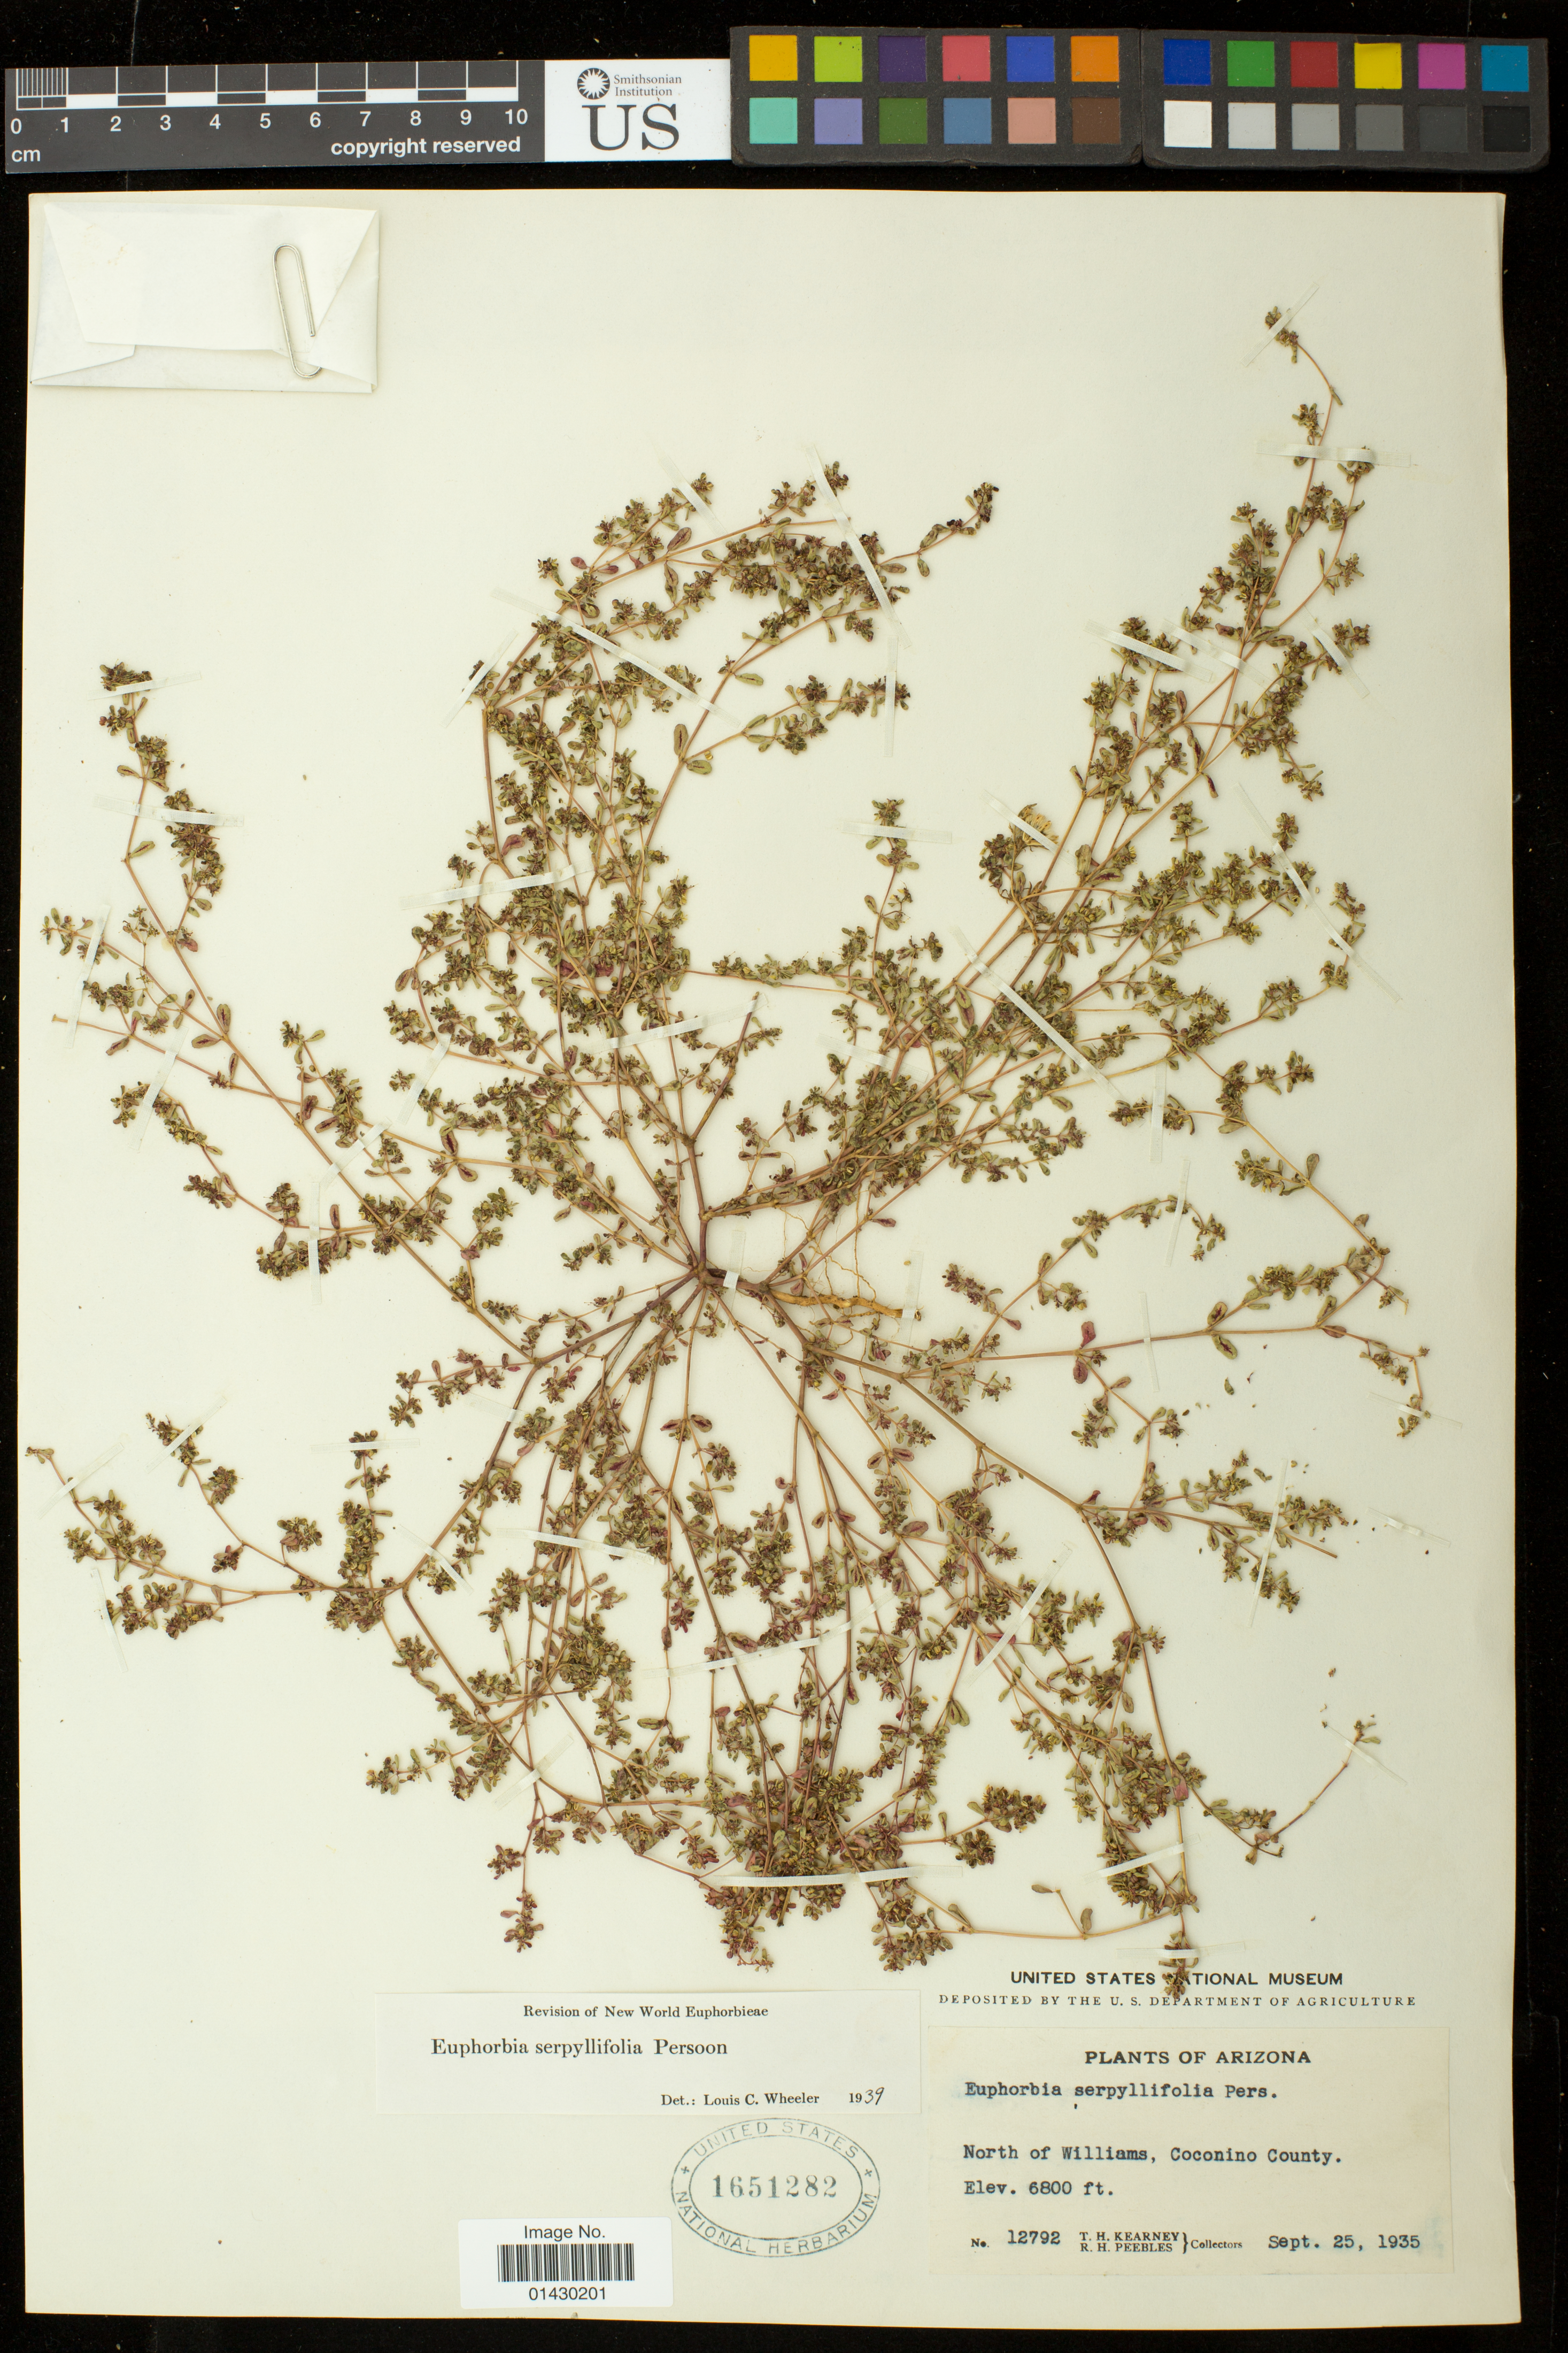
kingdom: Plantae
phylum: Tracheophyta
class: Magnoliopsida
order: Malpighiales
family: Euphorbiaceae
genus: Euphorbia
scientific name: Euphorbia serpillifolia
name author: Pers.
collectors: T. H. Kearney & R. H. Peebles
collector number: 12792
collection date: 1935-09-25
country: United States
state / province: Arizona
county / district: Coconino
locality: North of Williams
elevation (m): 2073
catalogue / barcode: US 1651282